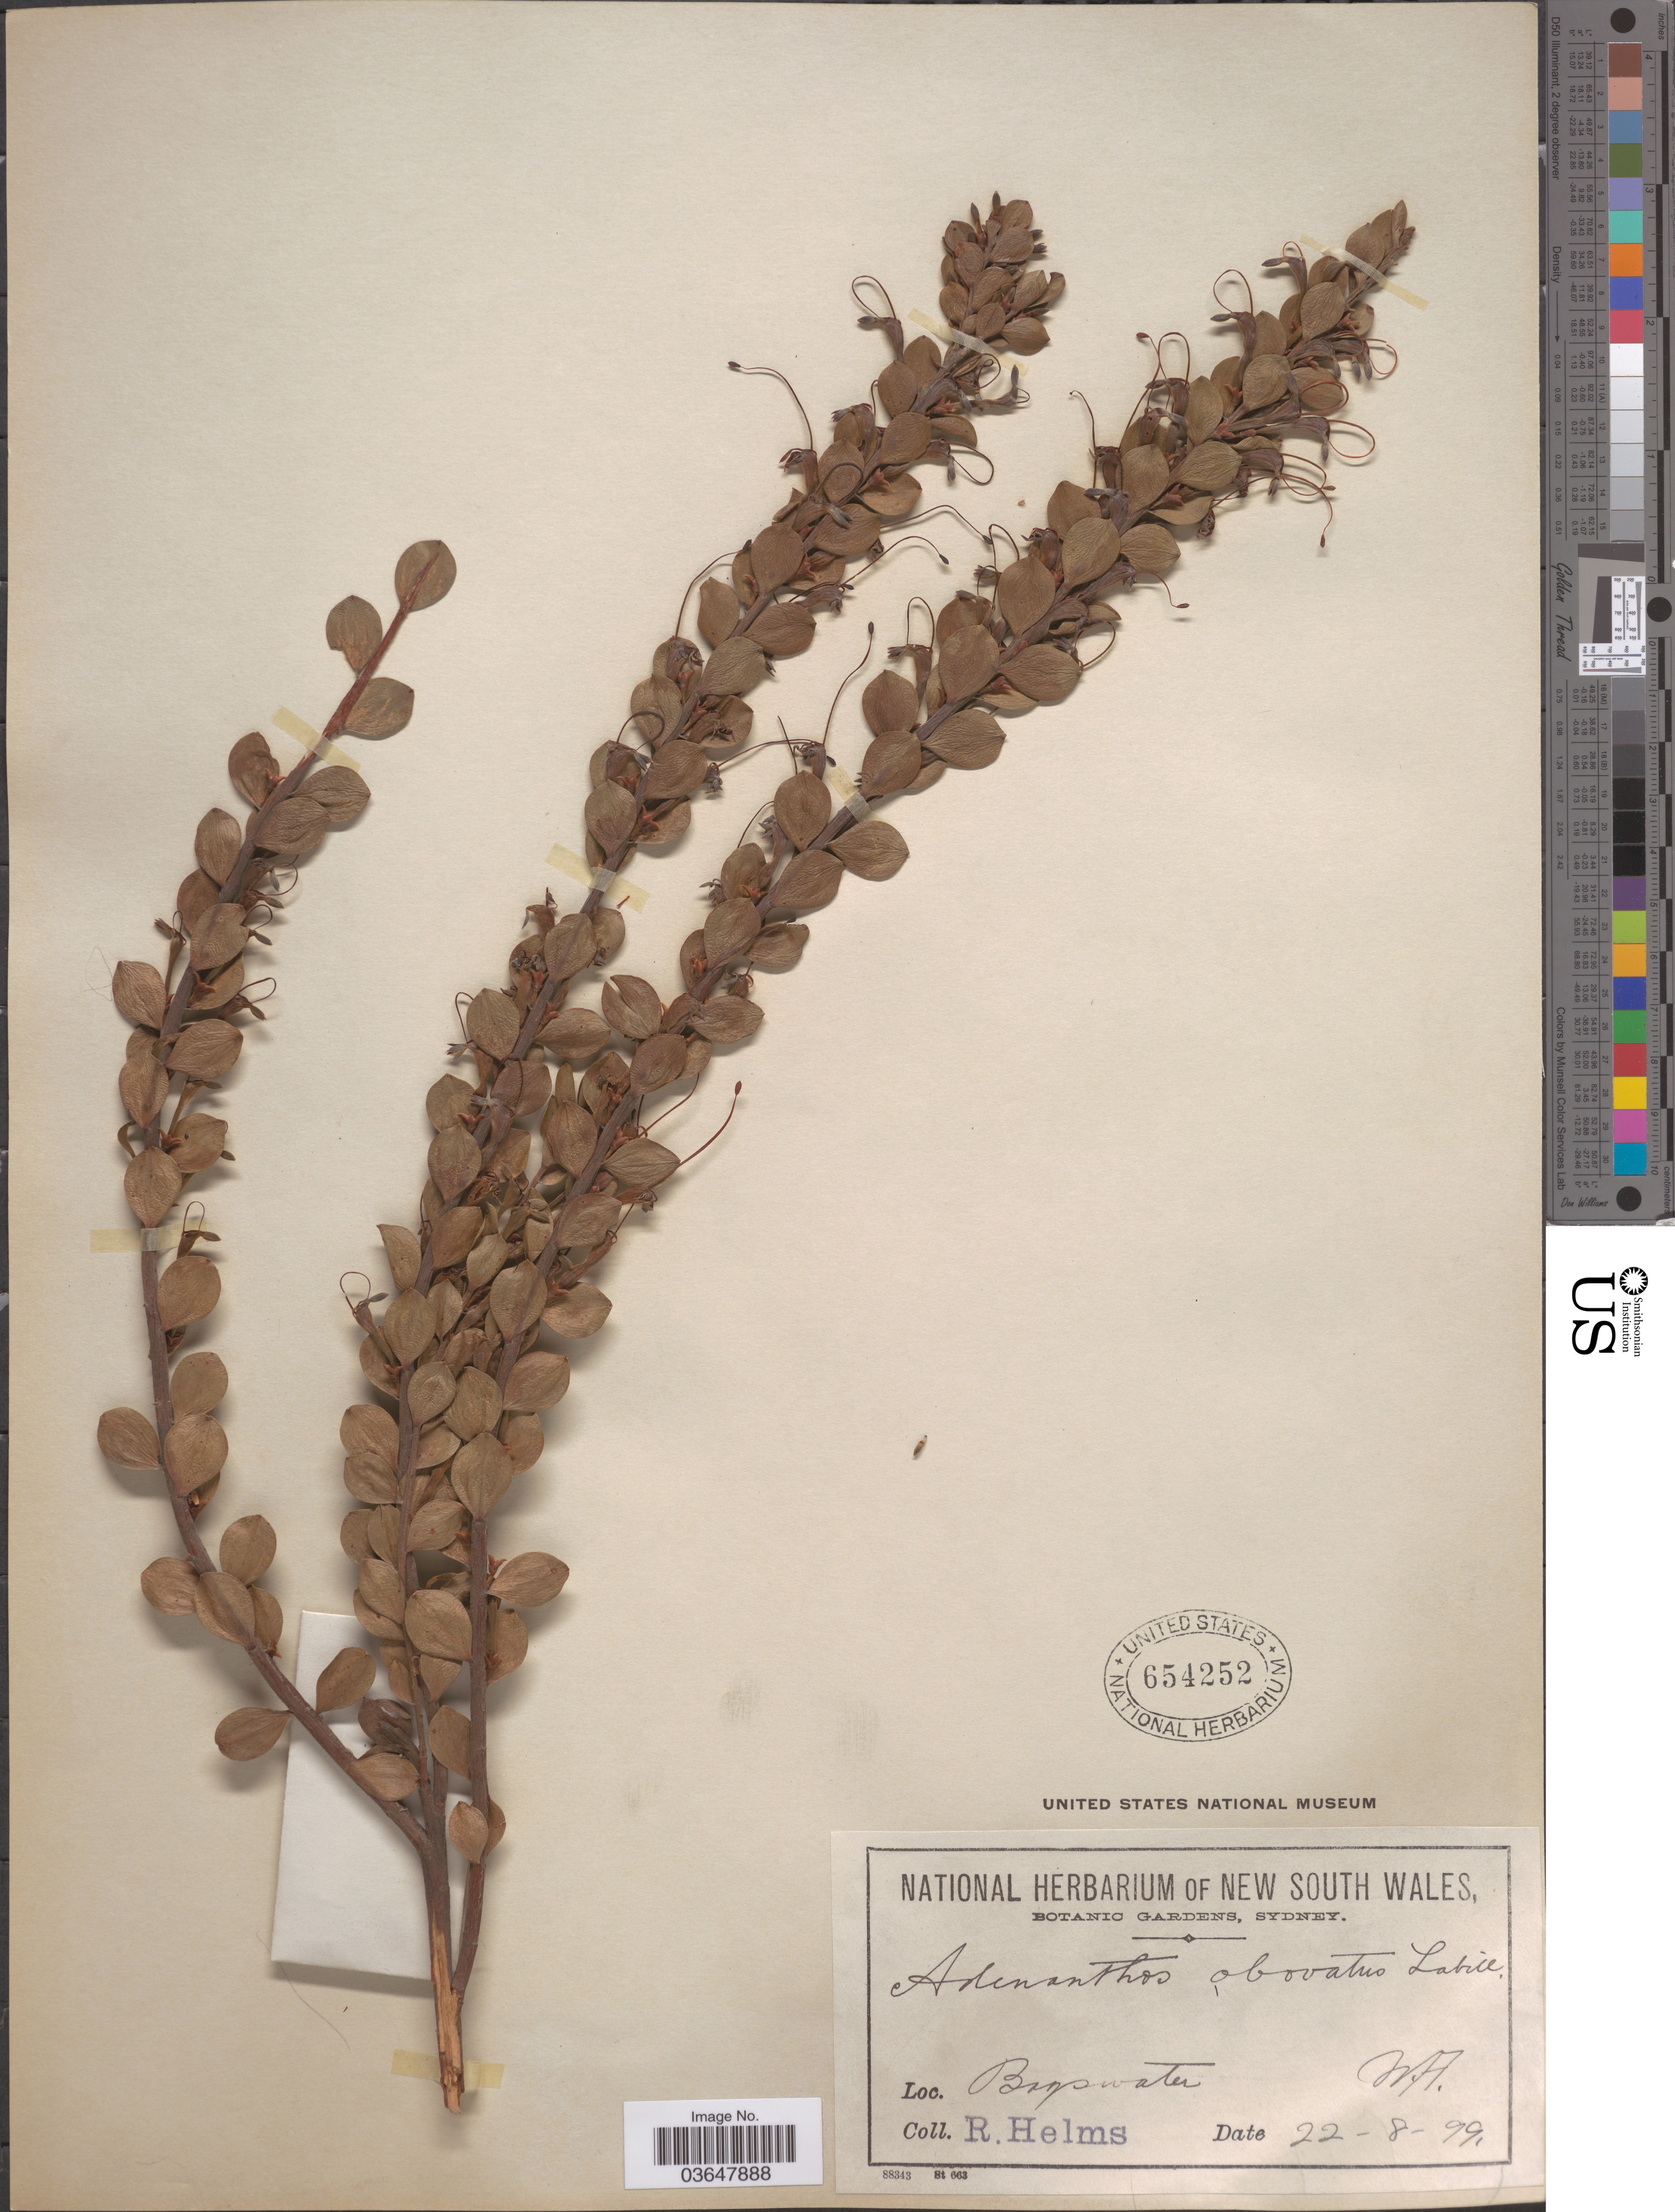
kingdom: Plantae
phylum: Tracheophyta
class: Magnoliopsida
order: Proteales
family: Proteaceae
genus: Adenanthos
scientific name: Adenanthos obovatus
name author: Labill.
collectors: R. Helms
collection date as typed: Transcribed d/m/y: 22/8/99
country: Australia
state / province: Western Australia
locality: Bayswater.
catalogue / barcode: US 654252